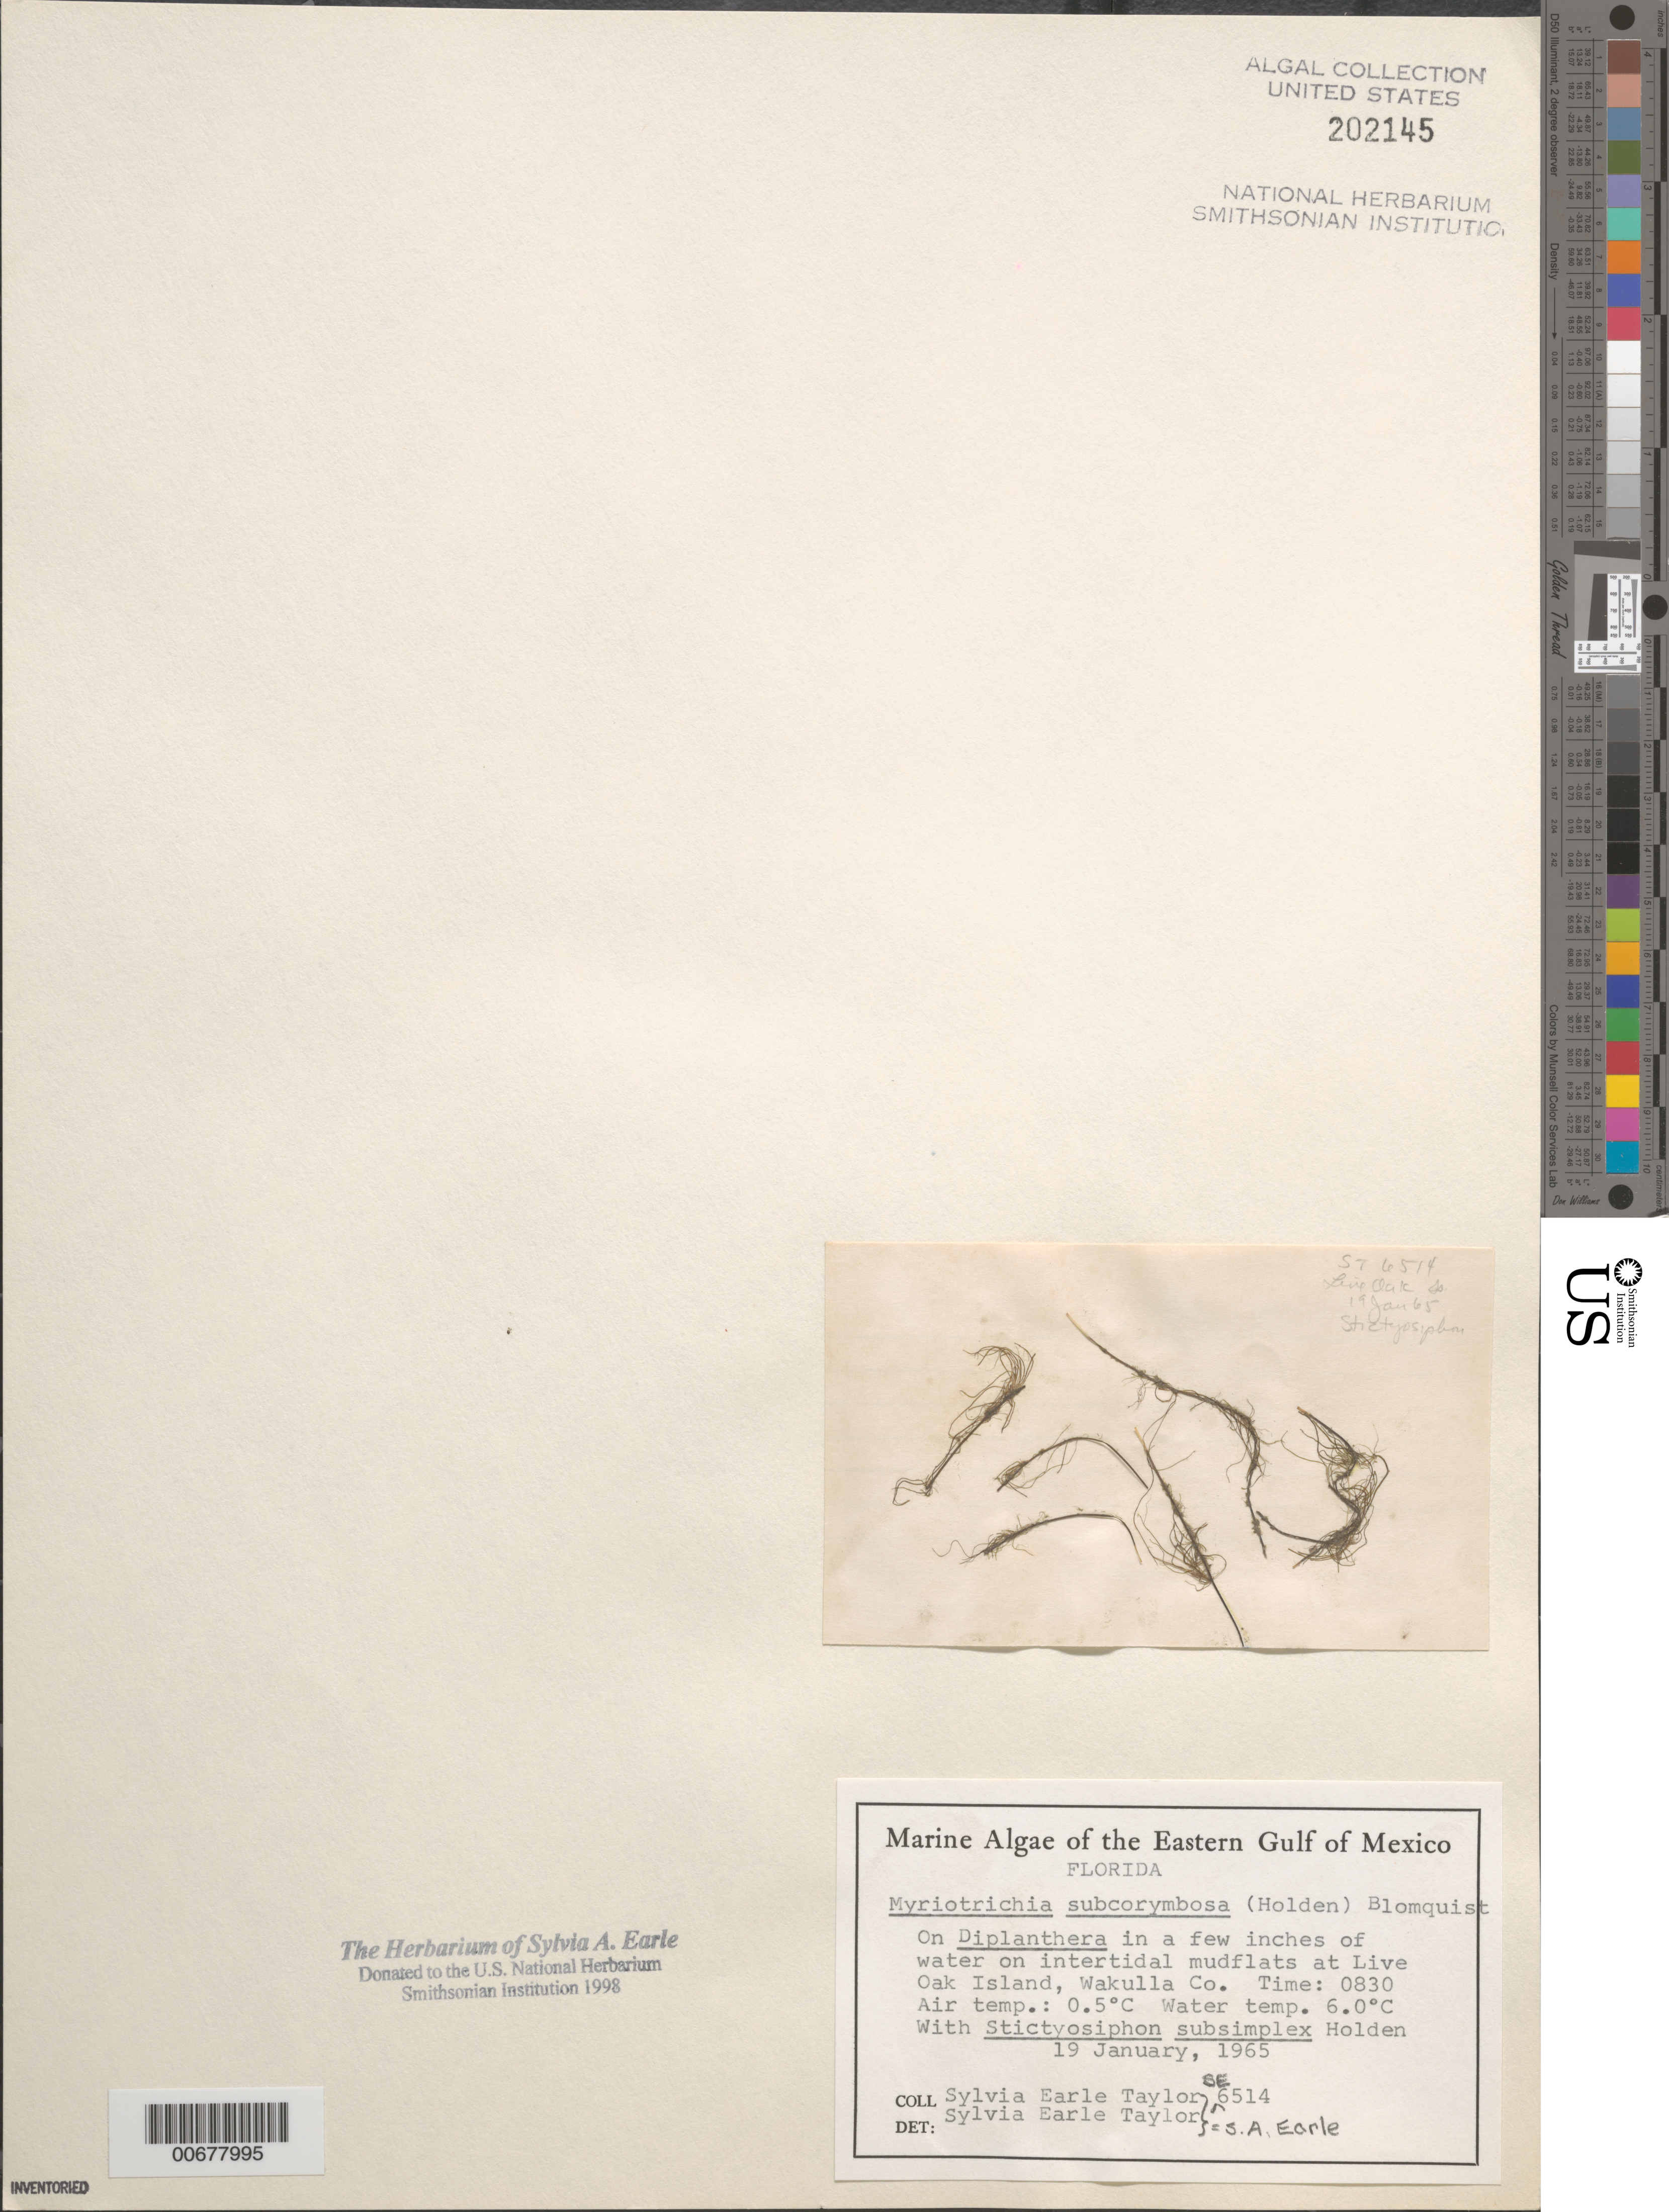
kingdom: Chromista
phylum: Ochrophyta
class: Phaeophyceae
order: Ectocarpales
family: Chordariaceae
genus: Hummia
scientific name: Hummia onusta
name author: (Kütz.) J. Fiore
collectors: S. A. Earle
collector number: SE 6514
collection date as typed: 19 Jan 1965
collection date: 1965-01-19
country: United States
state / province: Florida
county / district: Wakulla County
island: Live Oak Island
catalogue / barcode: US 202145